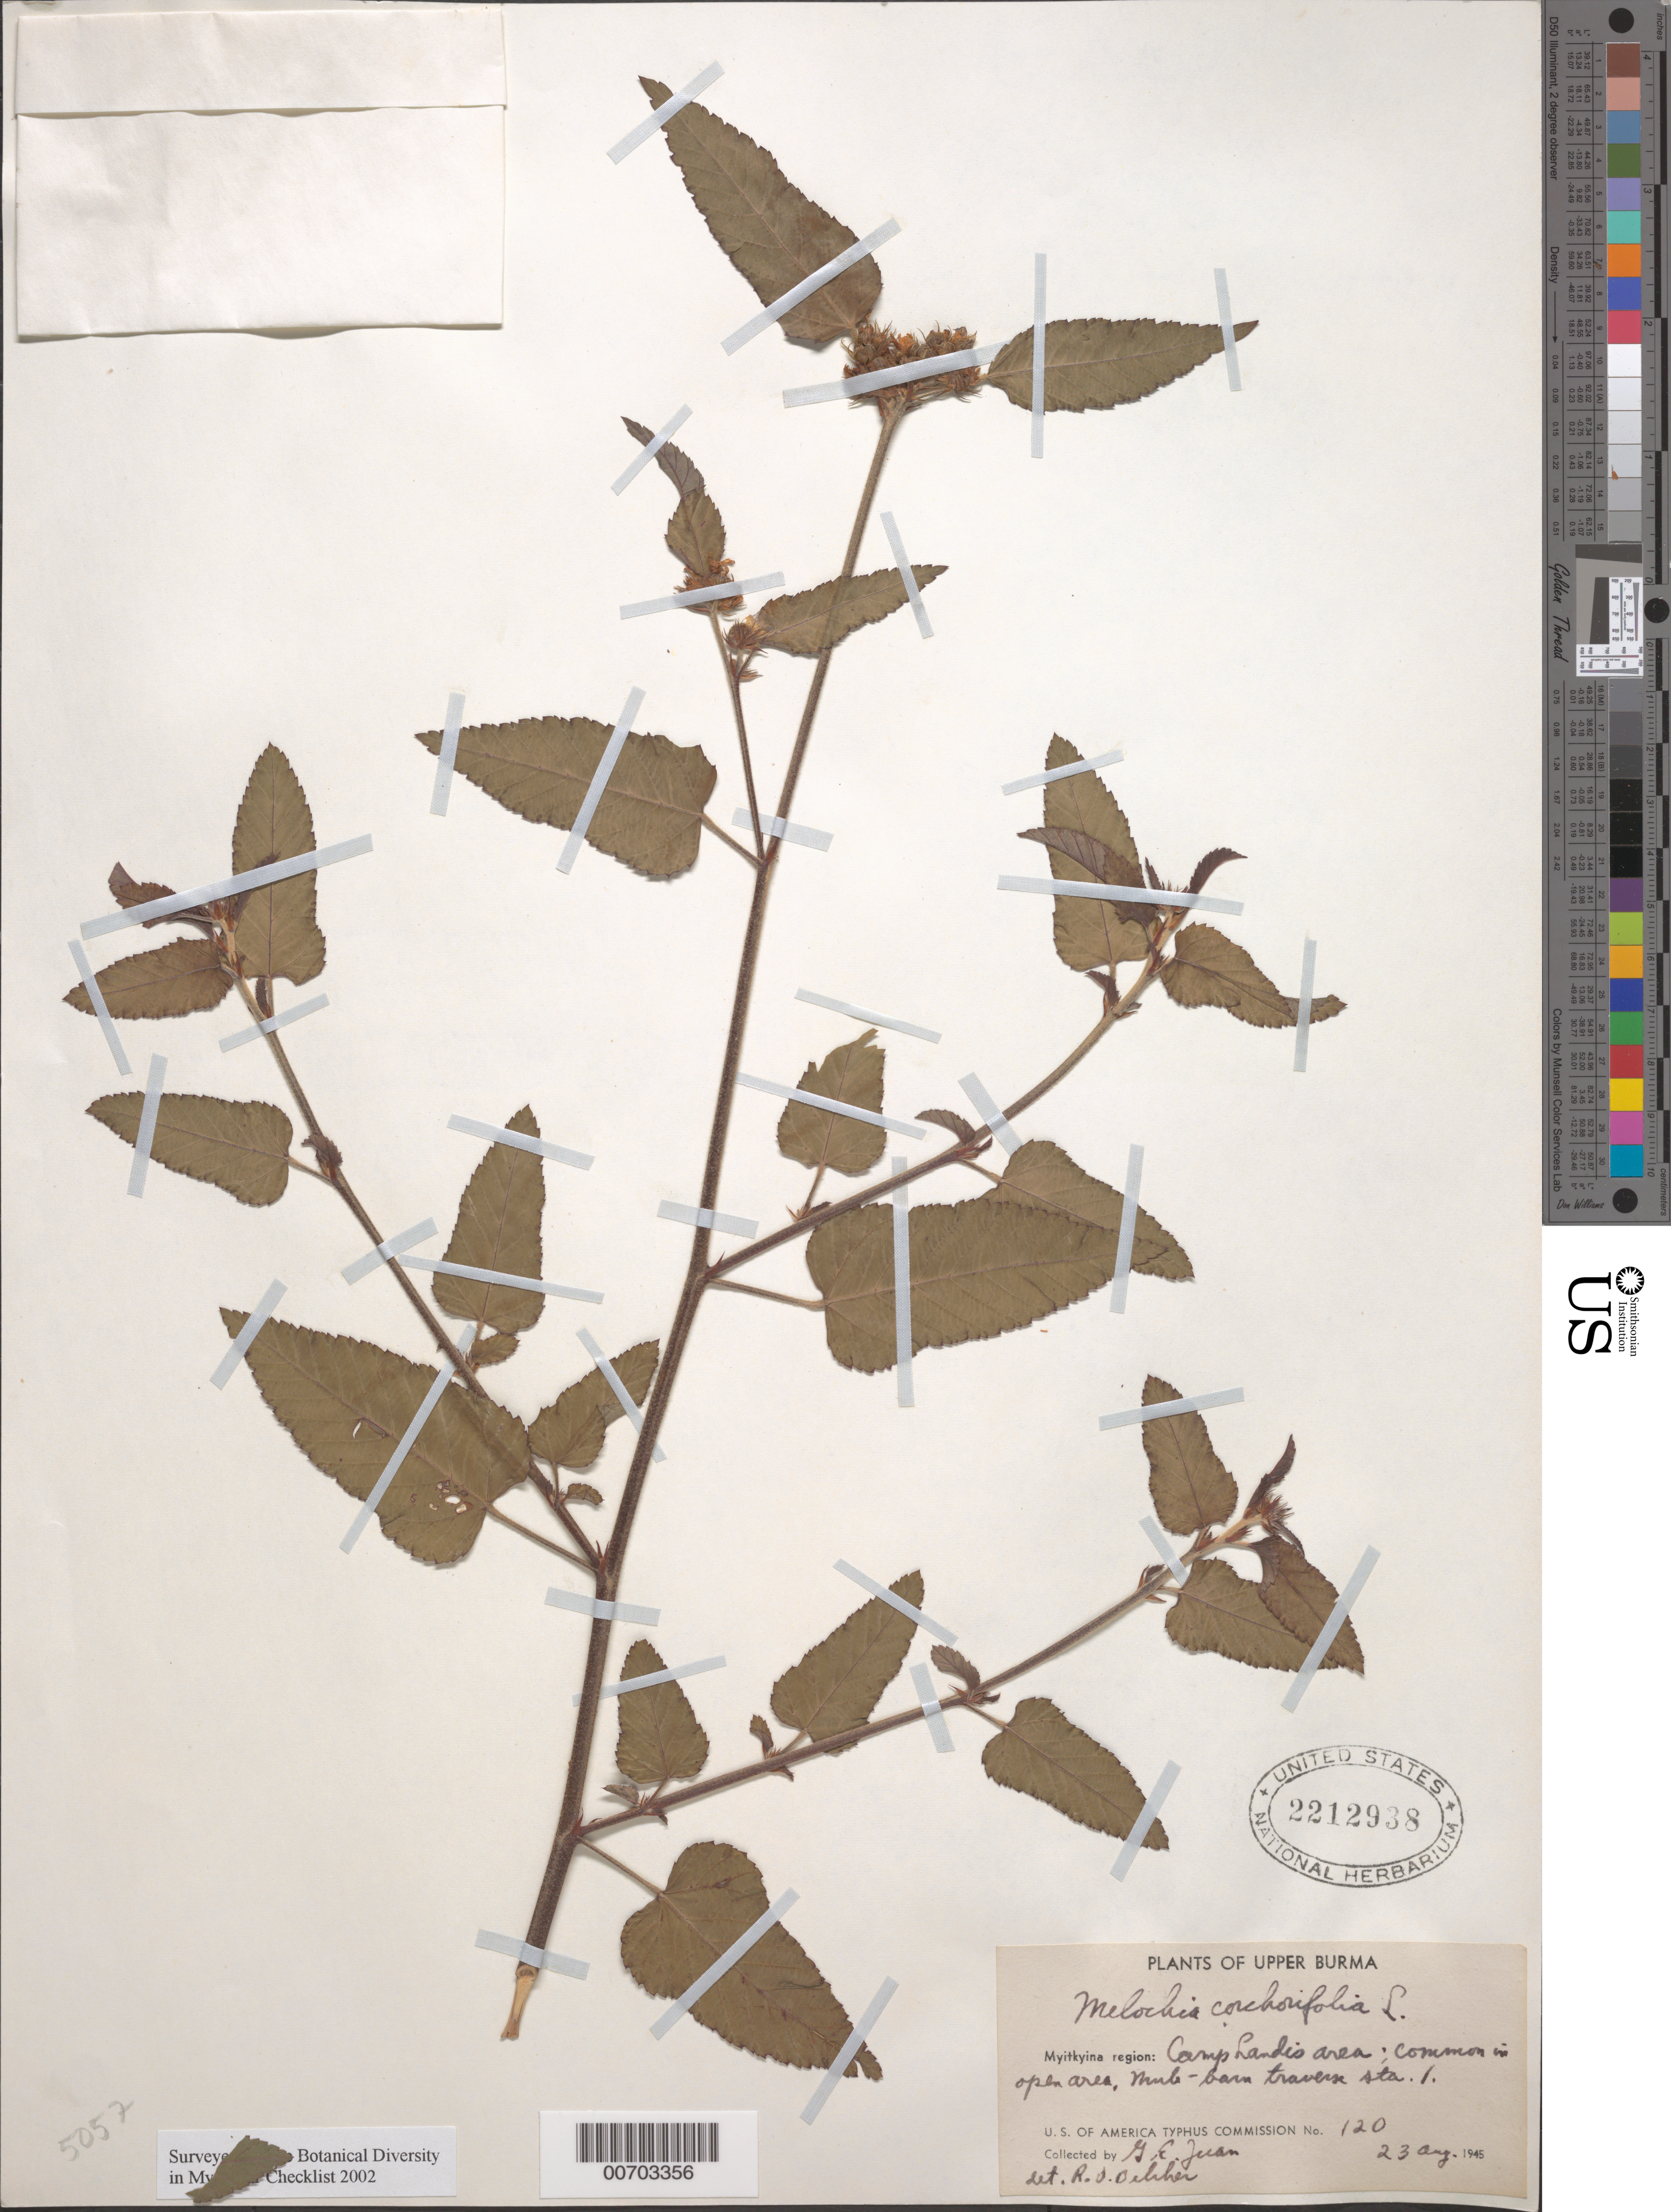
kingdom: Plantae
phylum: Tracheophyta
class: Magnoliopsida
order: Malvales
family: Malvaceae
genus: Byttneria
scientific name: Byttneria corchorifolia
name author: Turcz.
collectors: G. Juan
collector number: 120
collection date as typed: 23 Aug 1945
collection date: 1945-08-23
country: Myanmar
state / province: Kachin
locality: Myitkyina, Camp Landis area, Sta. 1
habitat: Open area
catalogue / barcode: US 2212938